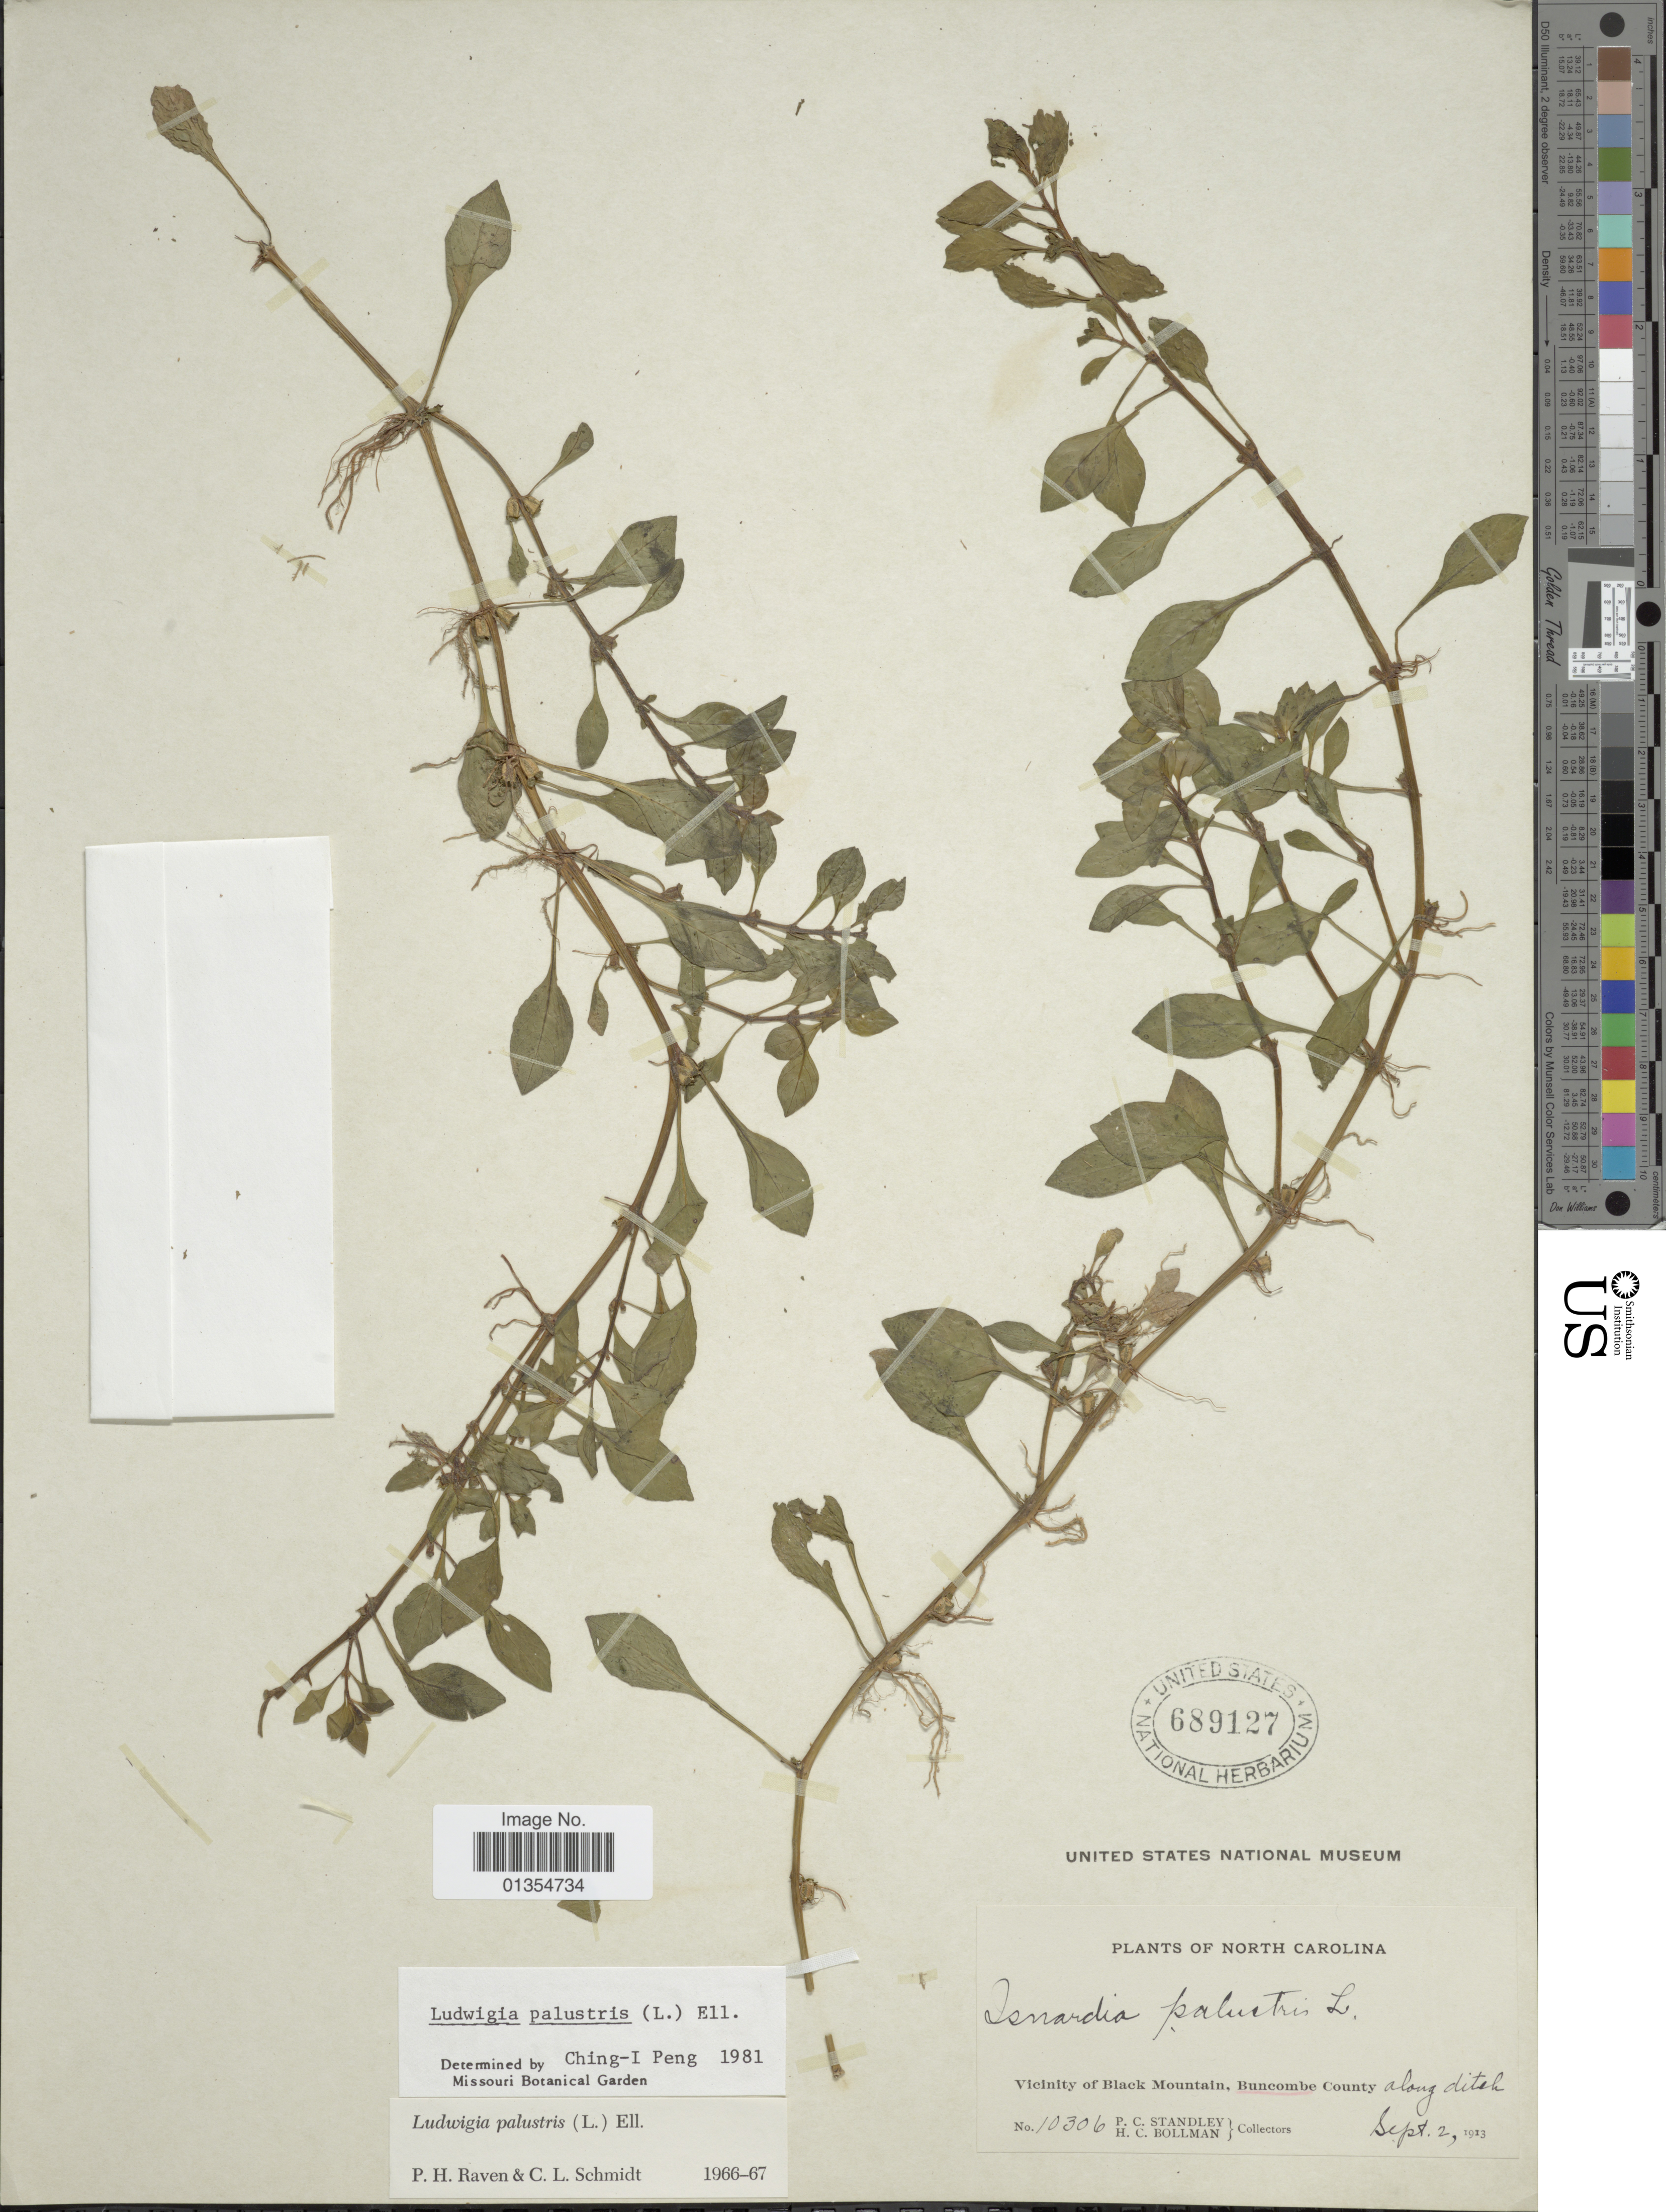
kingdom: Plantae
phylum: Tracheophyta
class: Magnoliopsida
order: Myrtales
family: Onagraceae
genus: Ludwigia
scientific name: Ludwigia palustris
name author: (L.) Elliott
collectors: P. C. Standley & H. C. Bollman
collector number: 10306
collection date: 1913-09-02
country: United States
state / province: North Carolina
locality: Vicinity of Black Mountains, Buncombe County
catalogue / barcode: US 689127